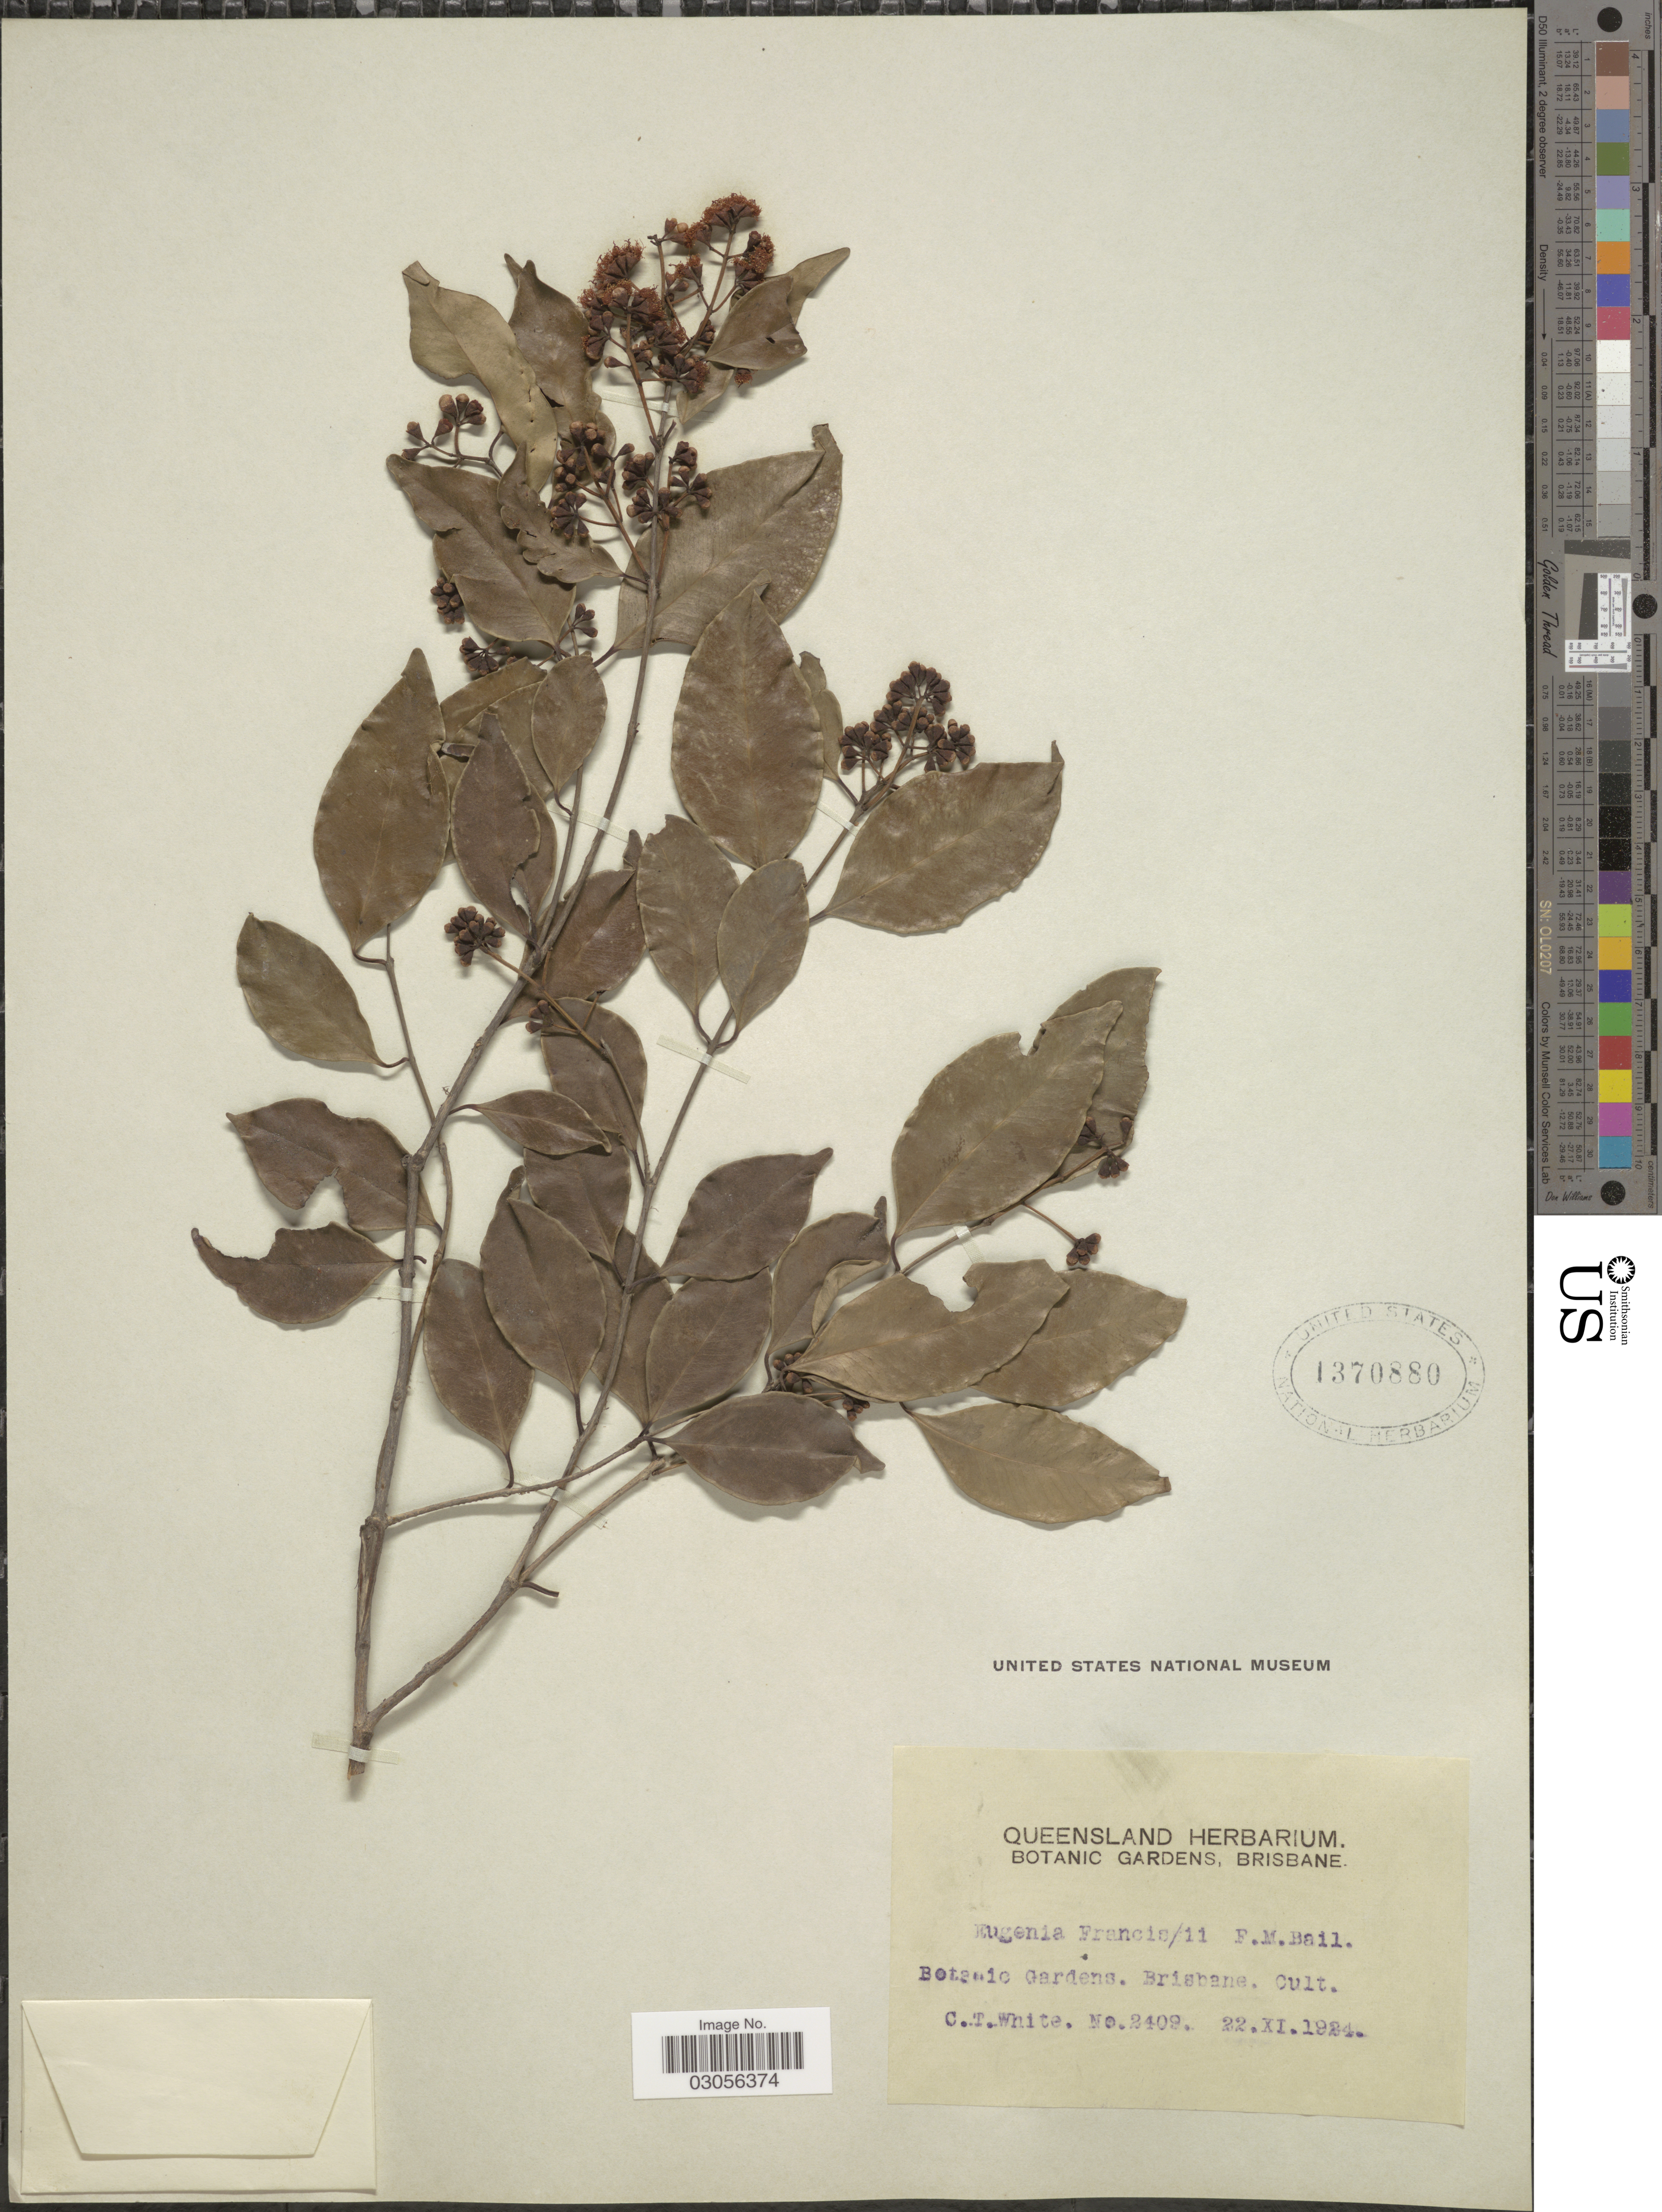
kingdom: Plantae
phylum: Tracheophyta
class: Magnoliopsida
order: Myrtales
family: Myrtaceae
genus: Syzygium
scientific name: Syzygium francisii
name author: (F.M. Bailey) L.A.S. Johnson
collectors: C. T. White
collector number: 2409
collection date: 1924-11-22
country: Australia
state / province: Queensland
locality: Botanic Gardens, Brisbane.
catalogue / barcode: US 1370880